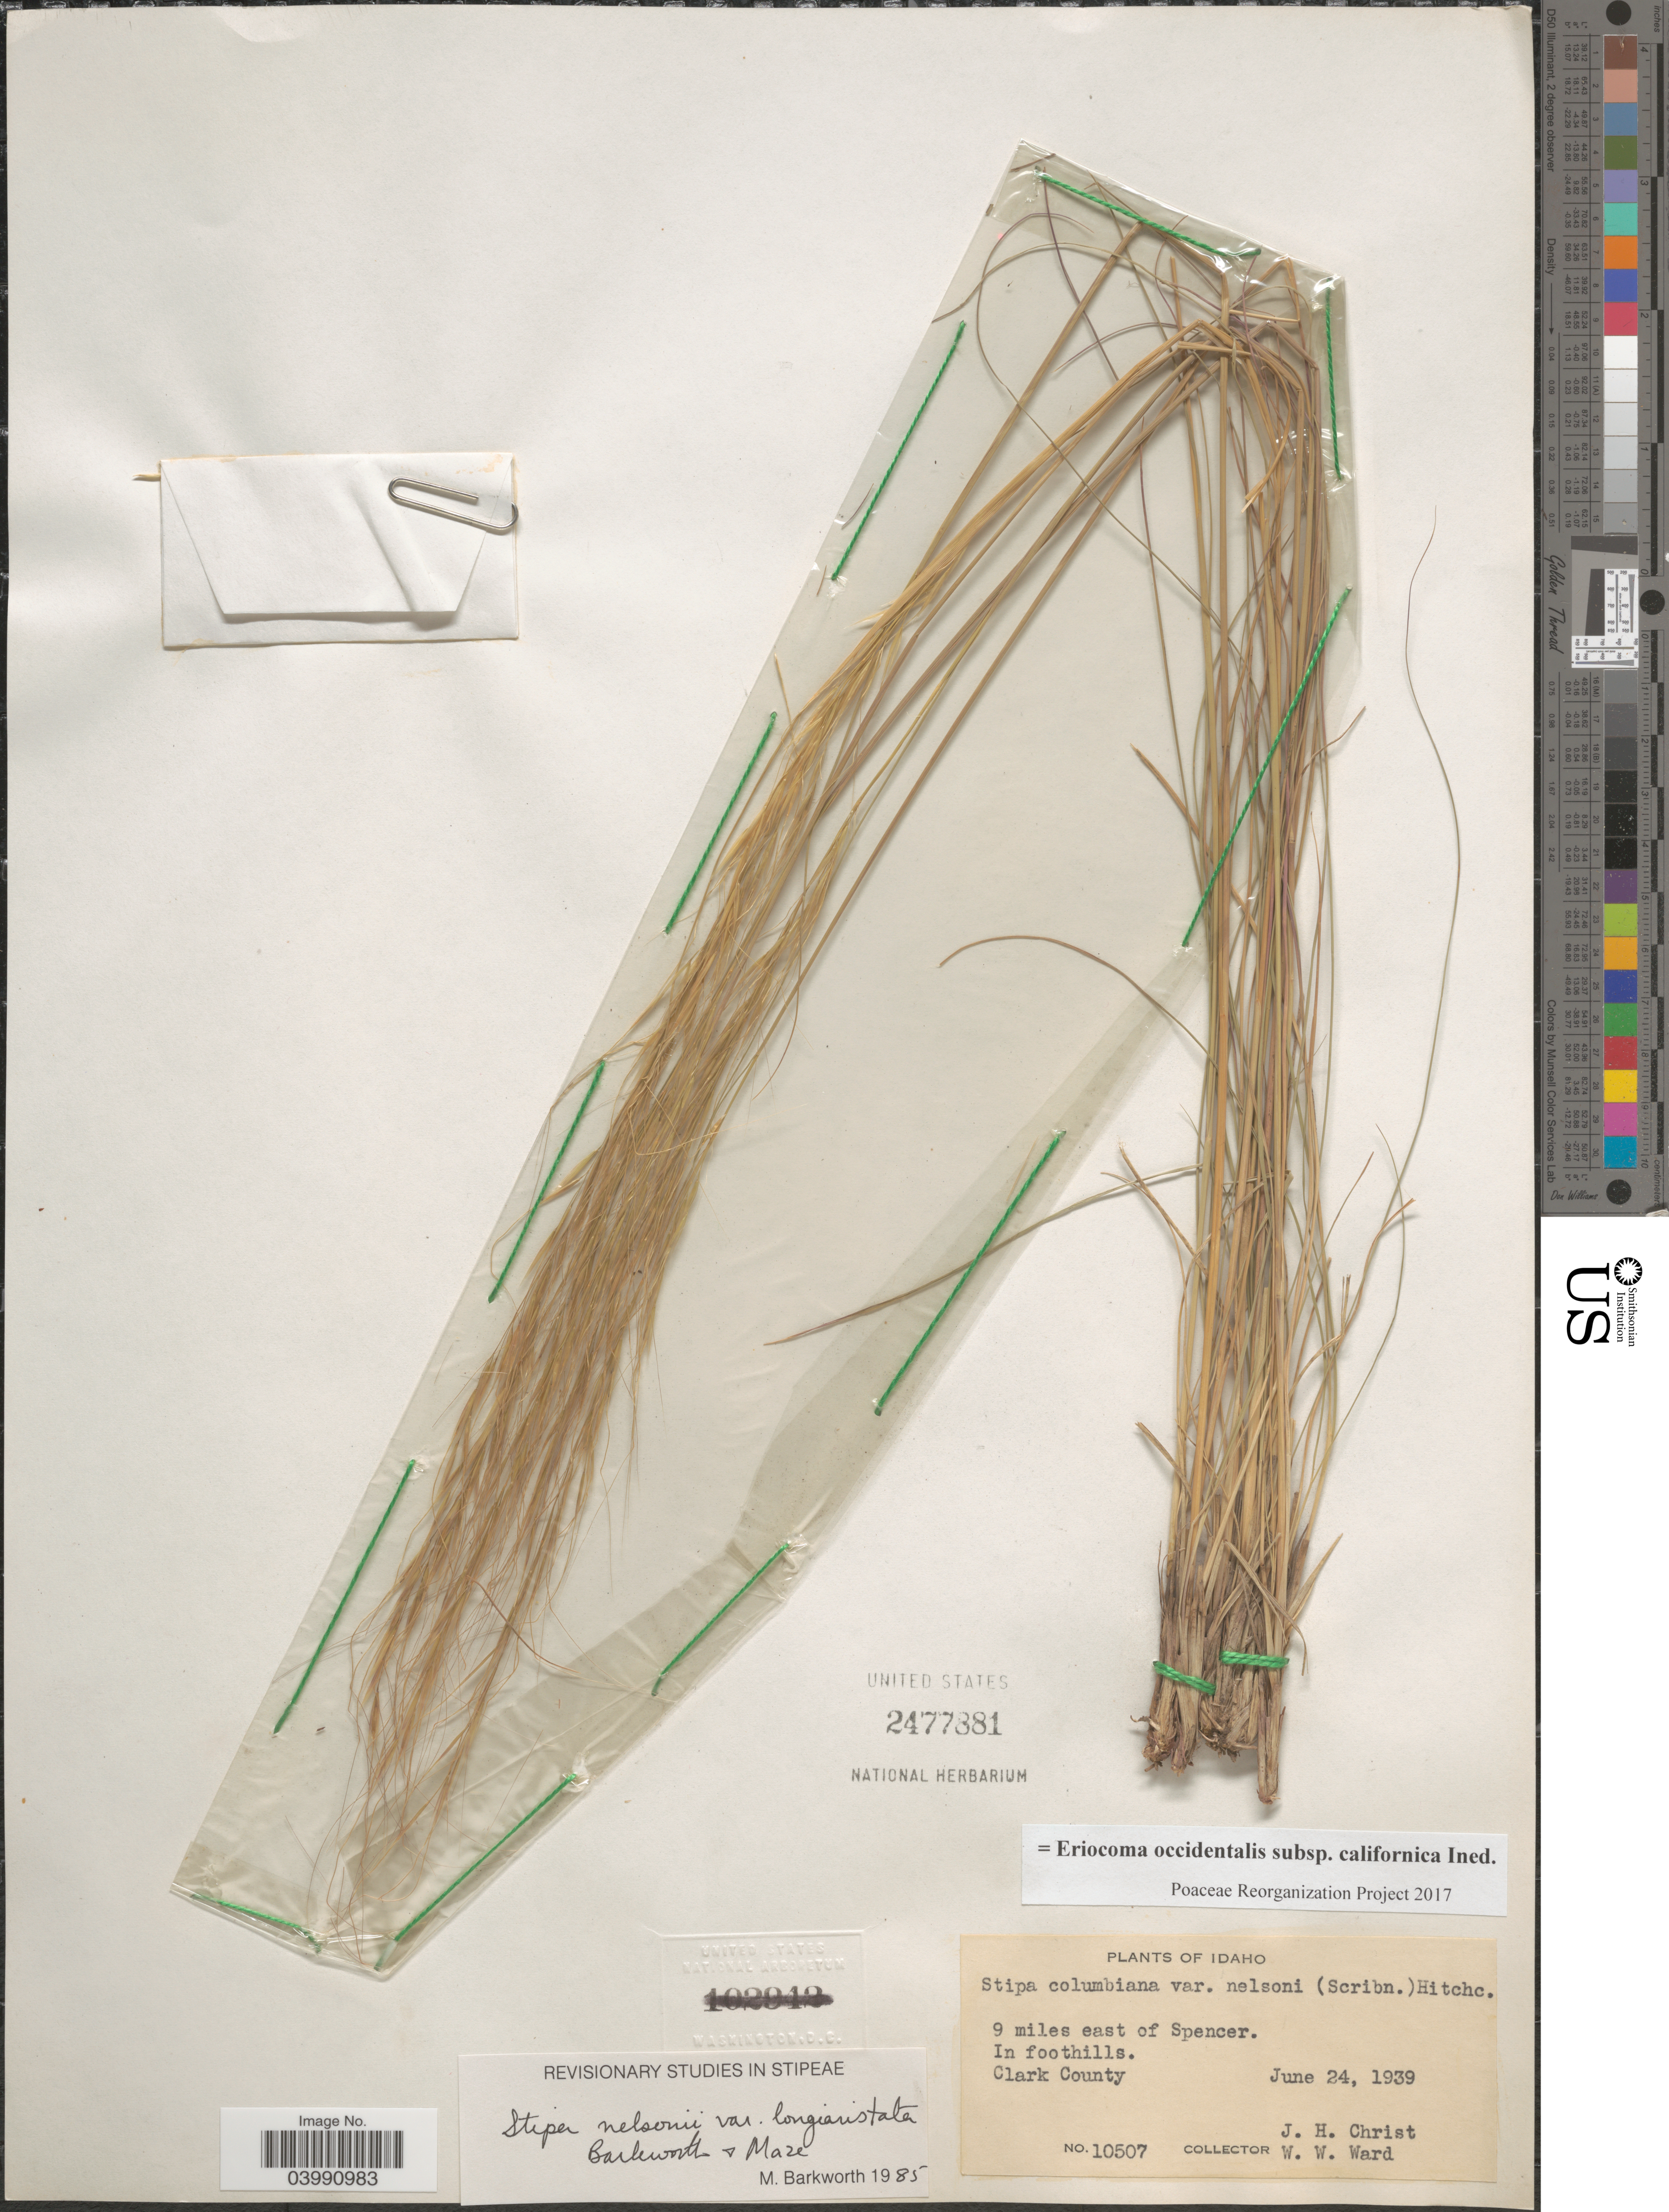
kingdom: Plantae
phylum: Tracheophyta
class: Liliopsida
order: Poales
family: Poaceae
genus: Eriocoma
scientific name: Eriocoma occidentalis subsp. californica ined.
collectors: J. H. Christ & W. Ward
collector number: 10507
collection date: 1939-06-24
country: United States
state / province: Idaho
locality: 9 miles east of Spencer. In foothills. Clark County.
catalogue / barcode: US 2477881